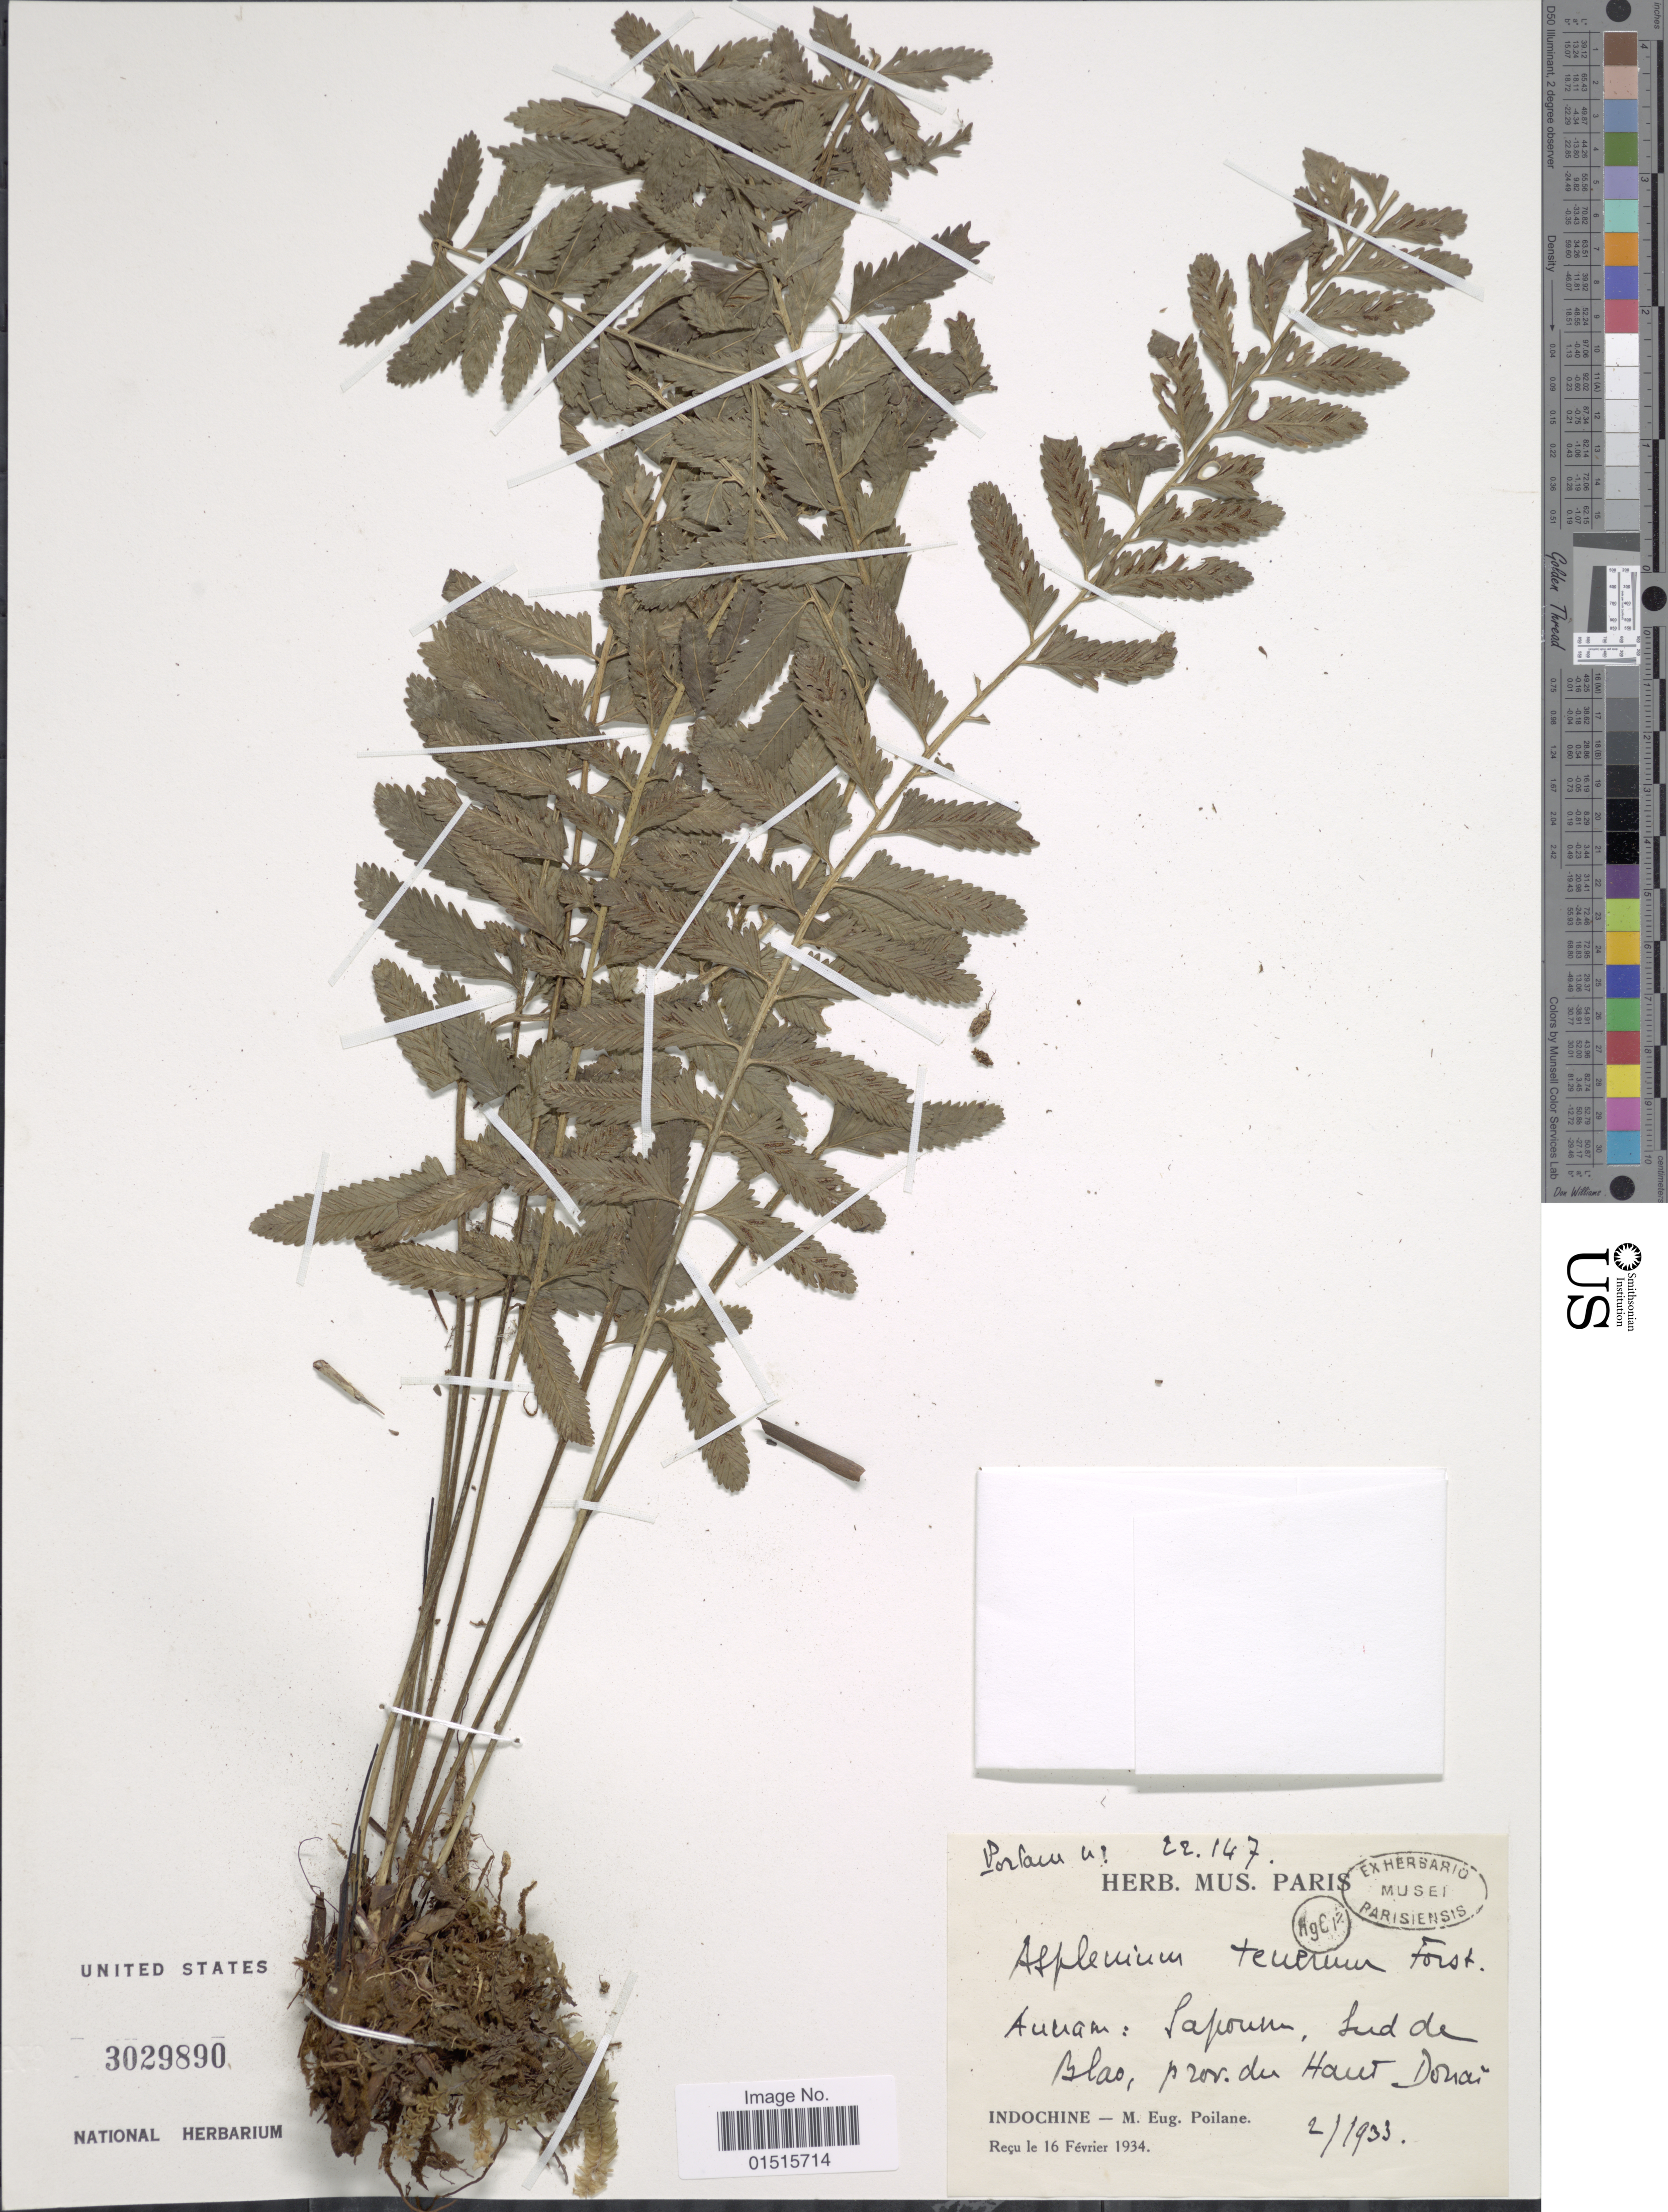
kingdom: Plantae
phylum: Tracheophyta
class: Polypodiopsida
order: Polypodiales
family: Aspleniaceae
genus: Asplenium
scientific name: Asplenium tenerum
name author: G. Forst.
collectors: M. Poilane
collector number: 22147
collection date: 1933-02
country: Vietnam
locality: Annam: Sapoun, sud de Blao, prov. du Haut Donai. Indochine.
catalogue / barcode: US 3029890